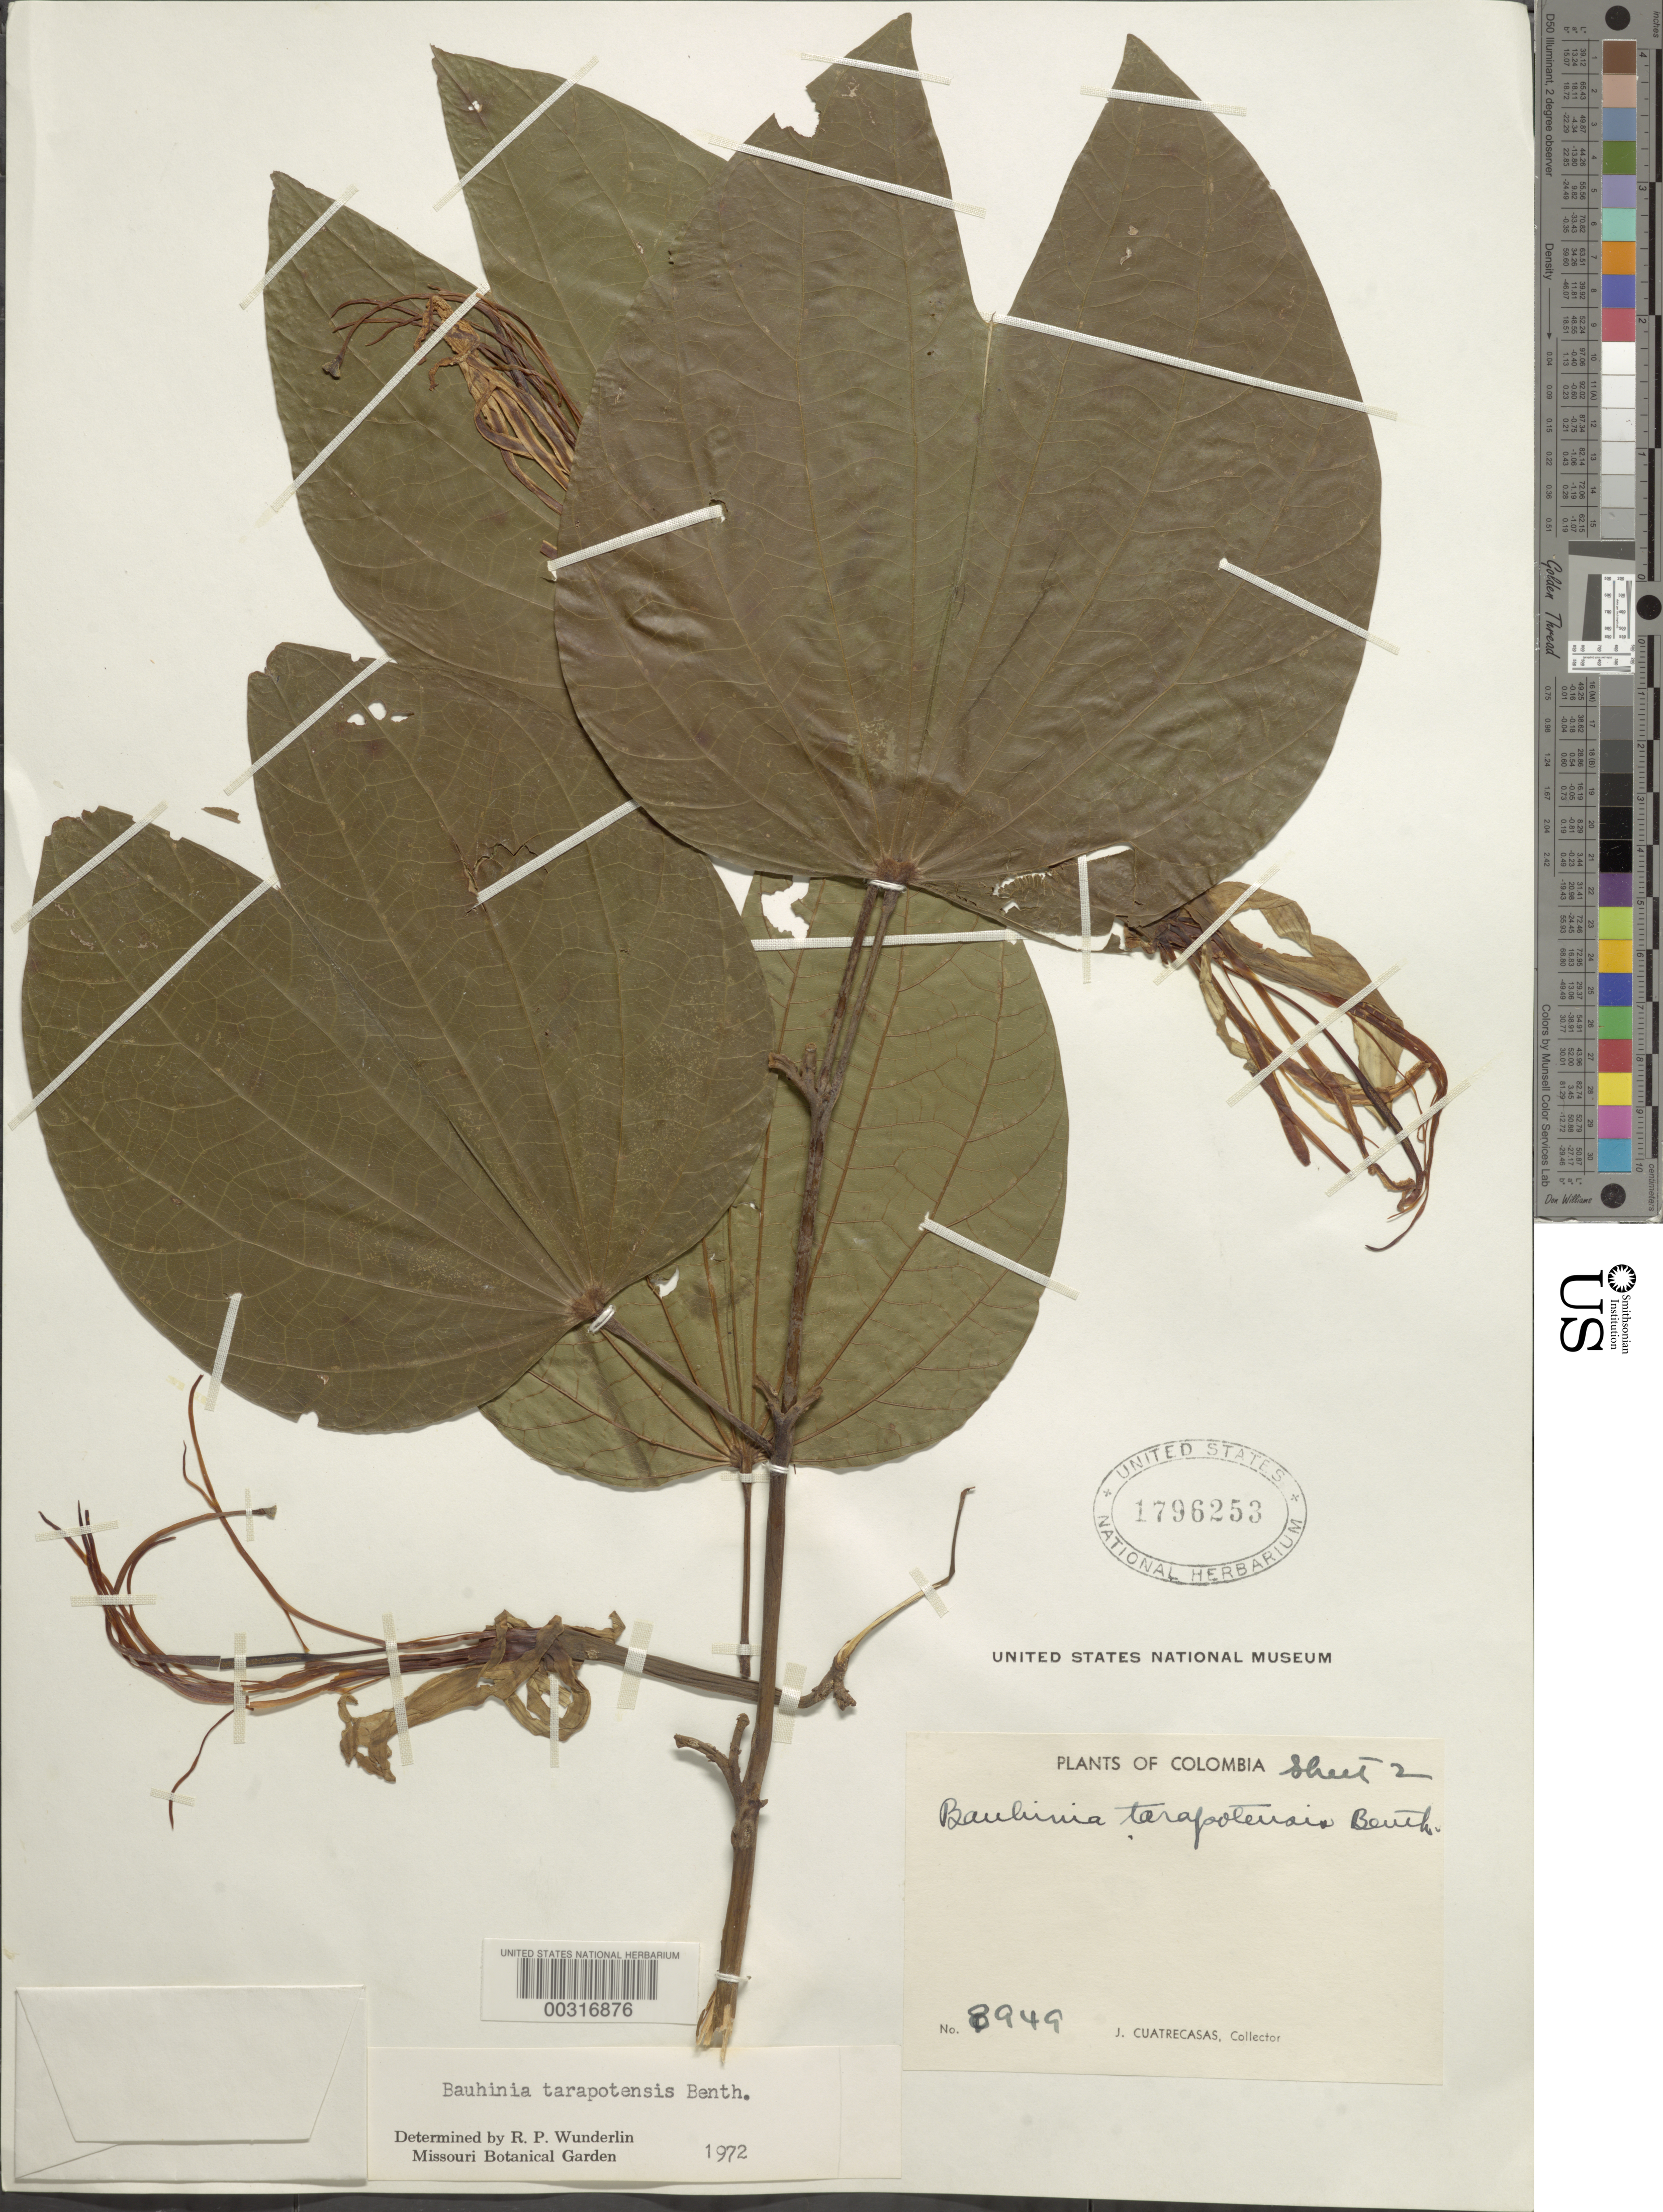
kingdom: Plantae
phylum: Tracheophyta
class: Magnoliopsida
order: Fabales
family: Fabaceae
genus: Bauhinia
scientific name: Bauhinia tarapotensis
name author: Benth.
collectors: J. Cuatrecasas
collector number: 8949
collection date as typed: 31 Mar 1940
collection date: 1940-03-31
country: Colombia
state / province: Caquetá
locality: Venecia, banks of Rio Ortequaza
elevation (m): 400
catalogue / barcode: US 1796253